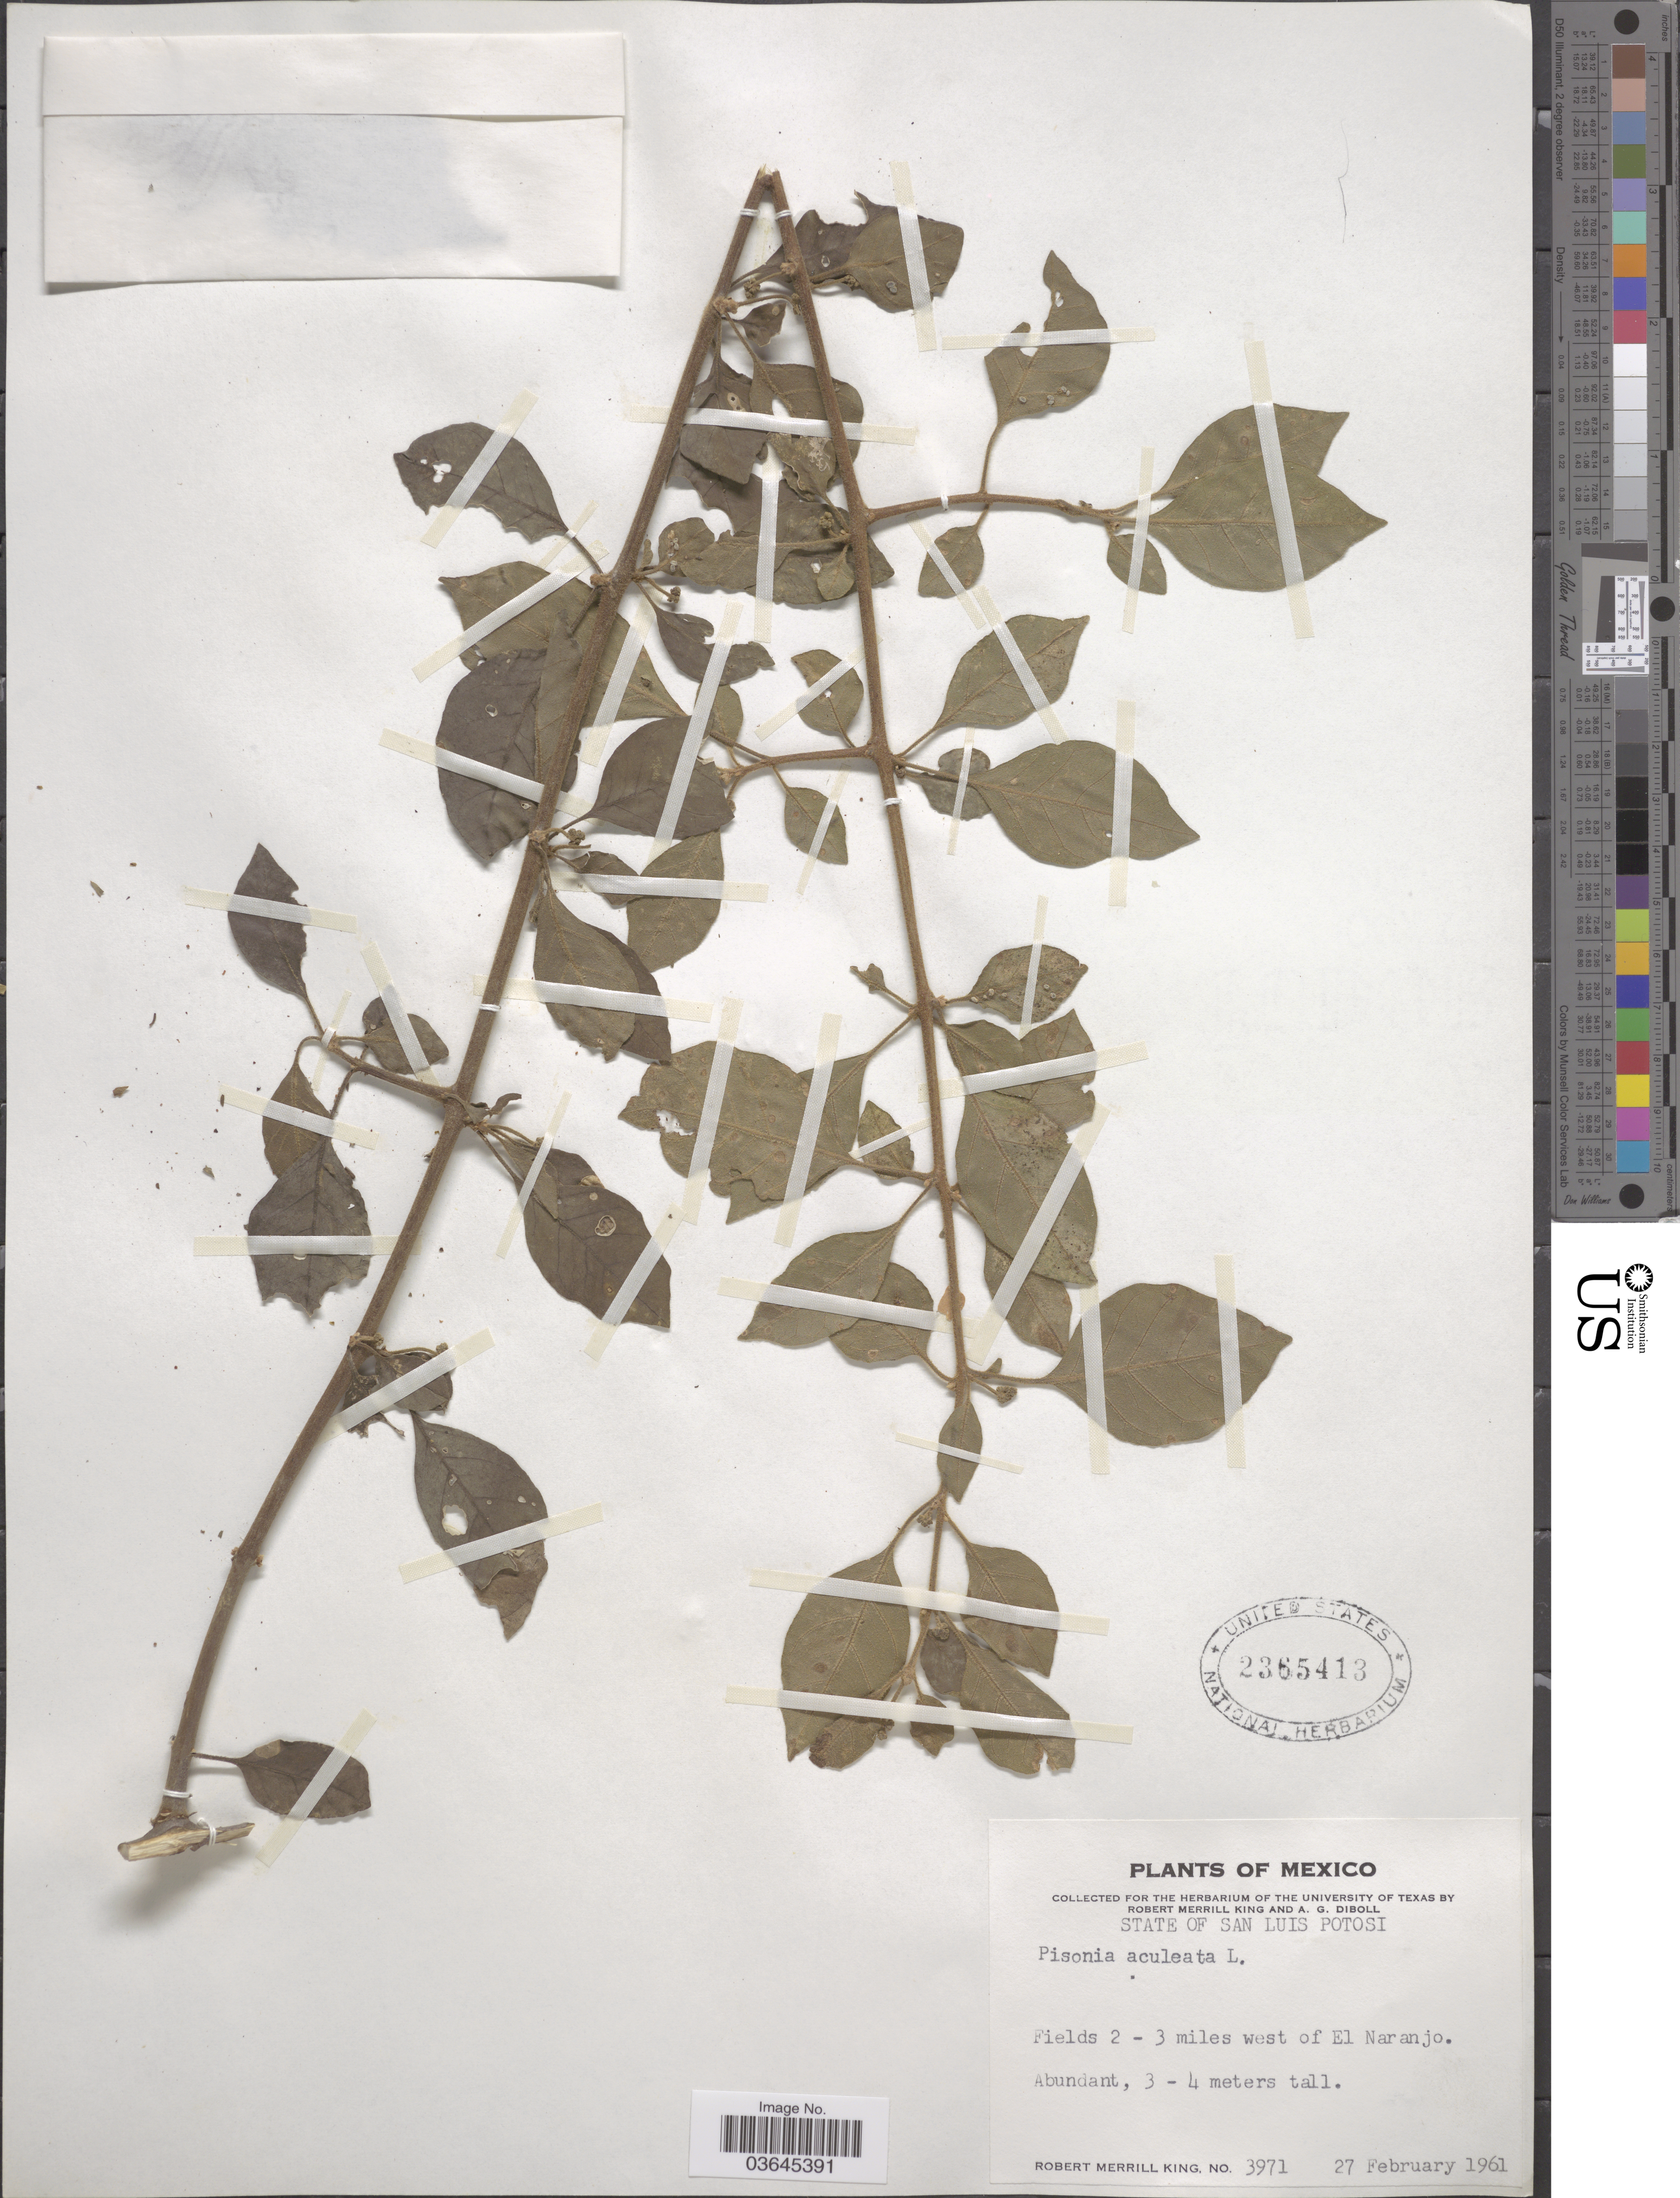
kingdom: Plantae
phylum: Tracheophyta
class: Magnoliopsida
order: Caryophyllales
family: Nyctaginaceae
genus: Pisonia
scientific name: Pisonia aculeata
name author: L.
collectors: R. M. King & A. Diboll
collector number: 3971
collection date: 1961-02-27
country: Mexico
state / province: San Luis Potosí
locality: Fields 2 - 3 miles west of El Naranjo.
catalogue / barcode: US 2365413